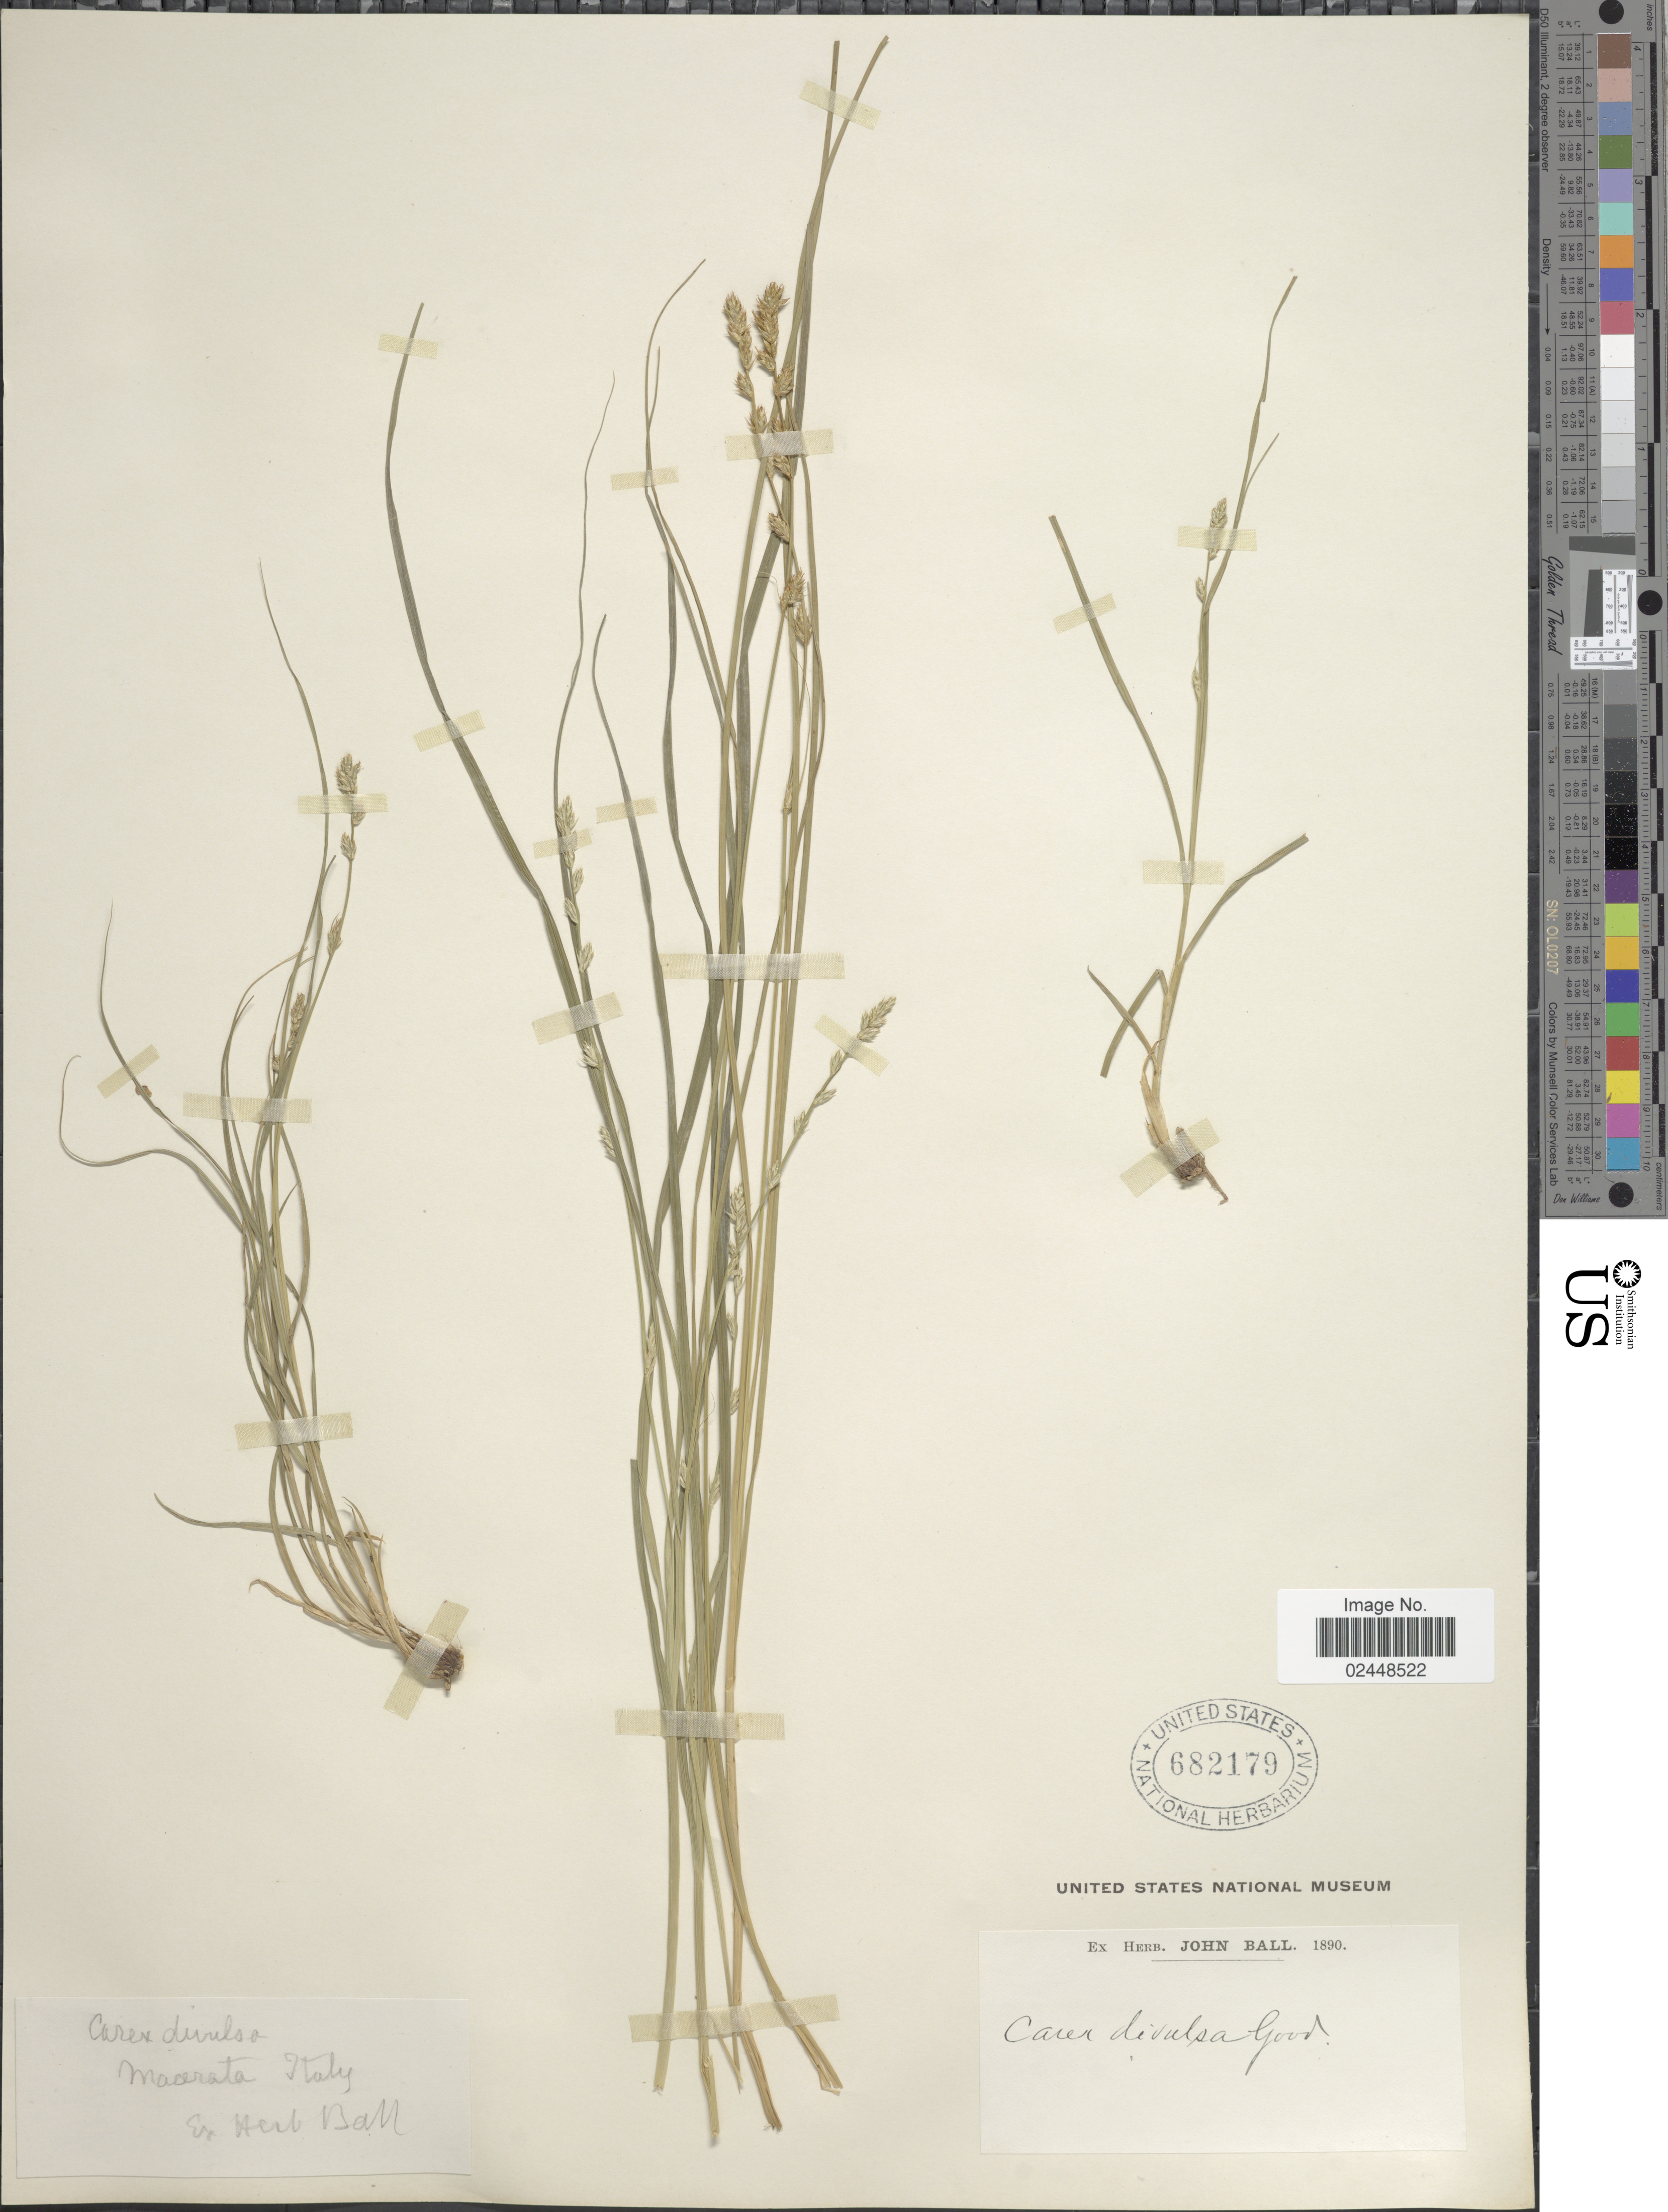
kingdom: Plantae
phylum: Tracheophyta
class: Liliopsida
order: Poales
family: Cyperaceae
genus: Carex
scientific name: Carex divulsa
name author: Stokes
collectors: ex herb. John Ball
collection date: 1890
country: Italy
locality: Macerata, Italy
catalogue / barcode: US 682179